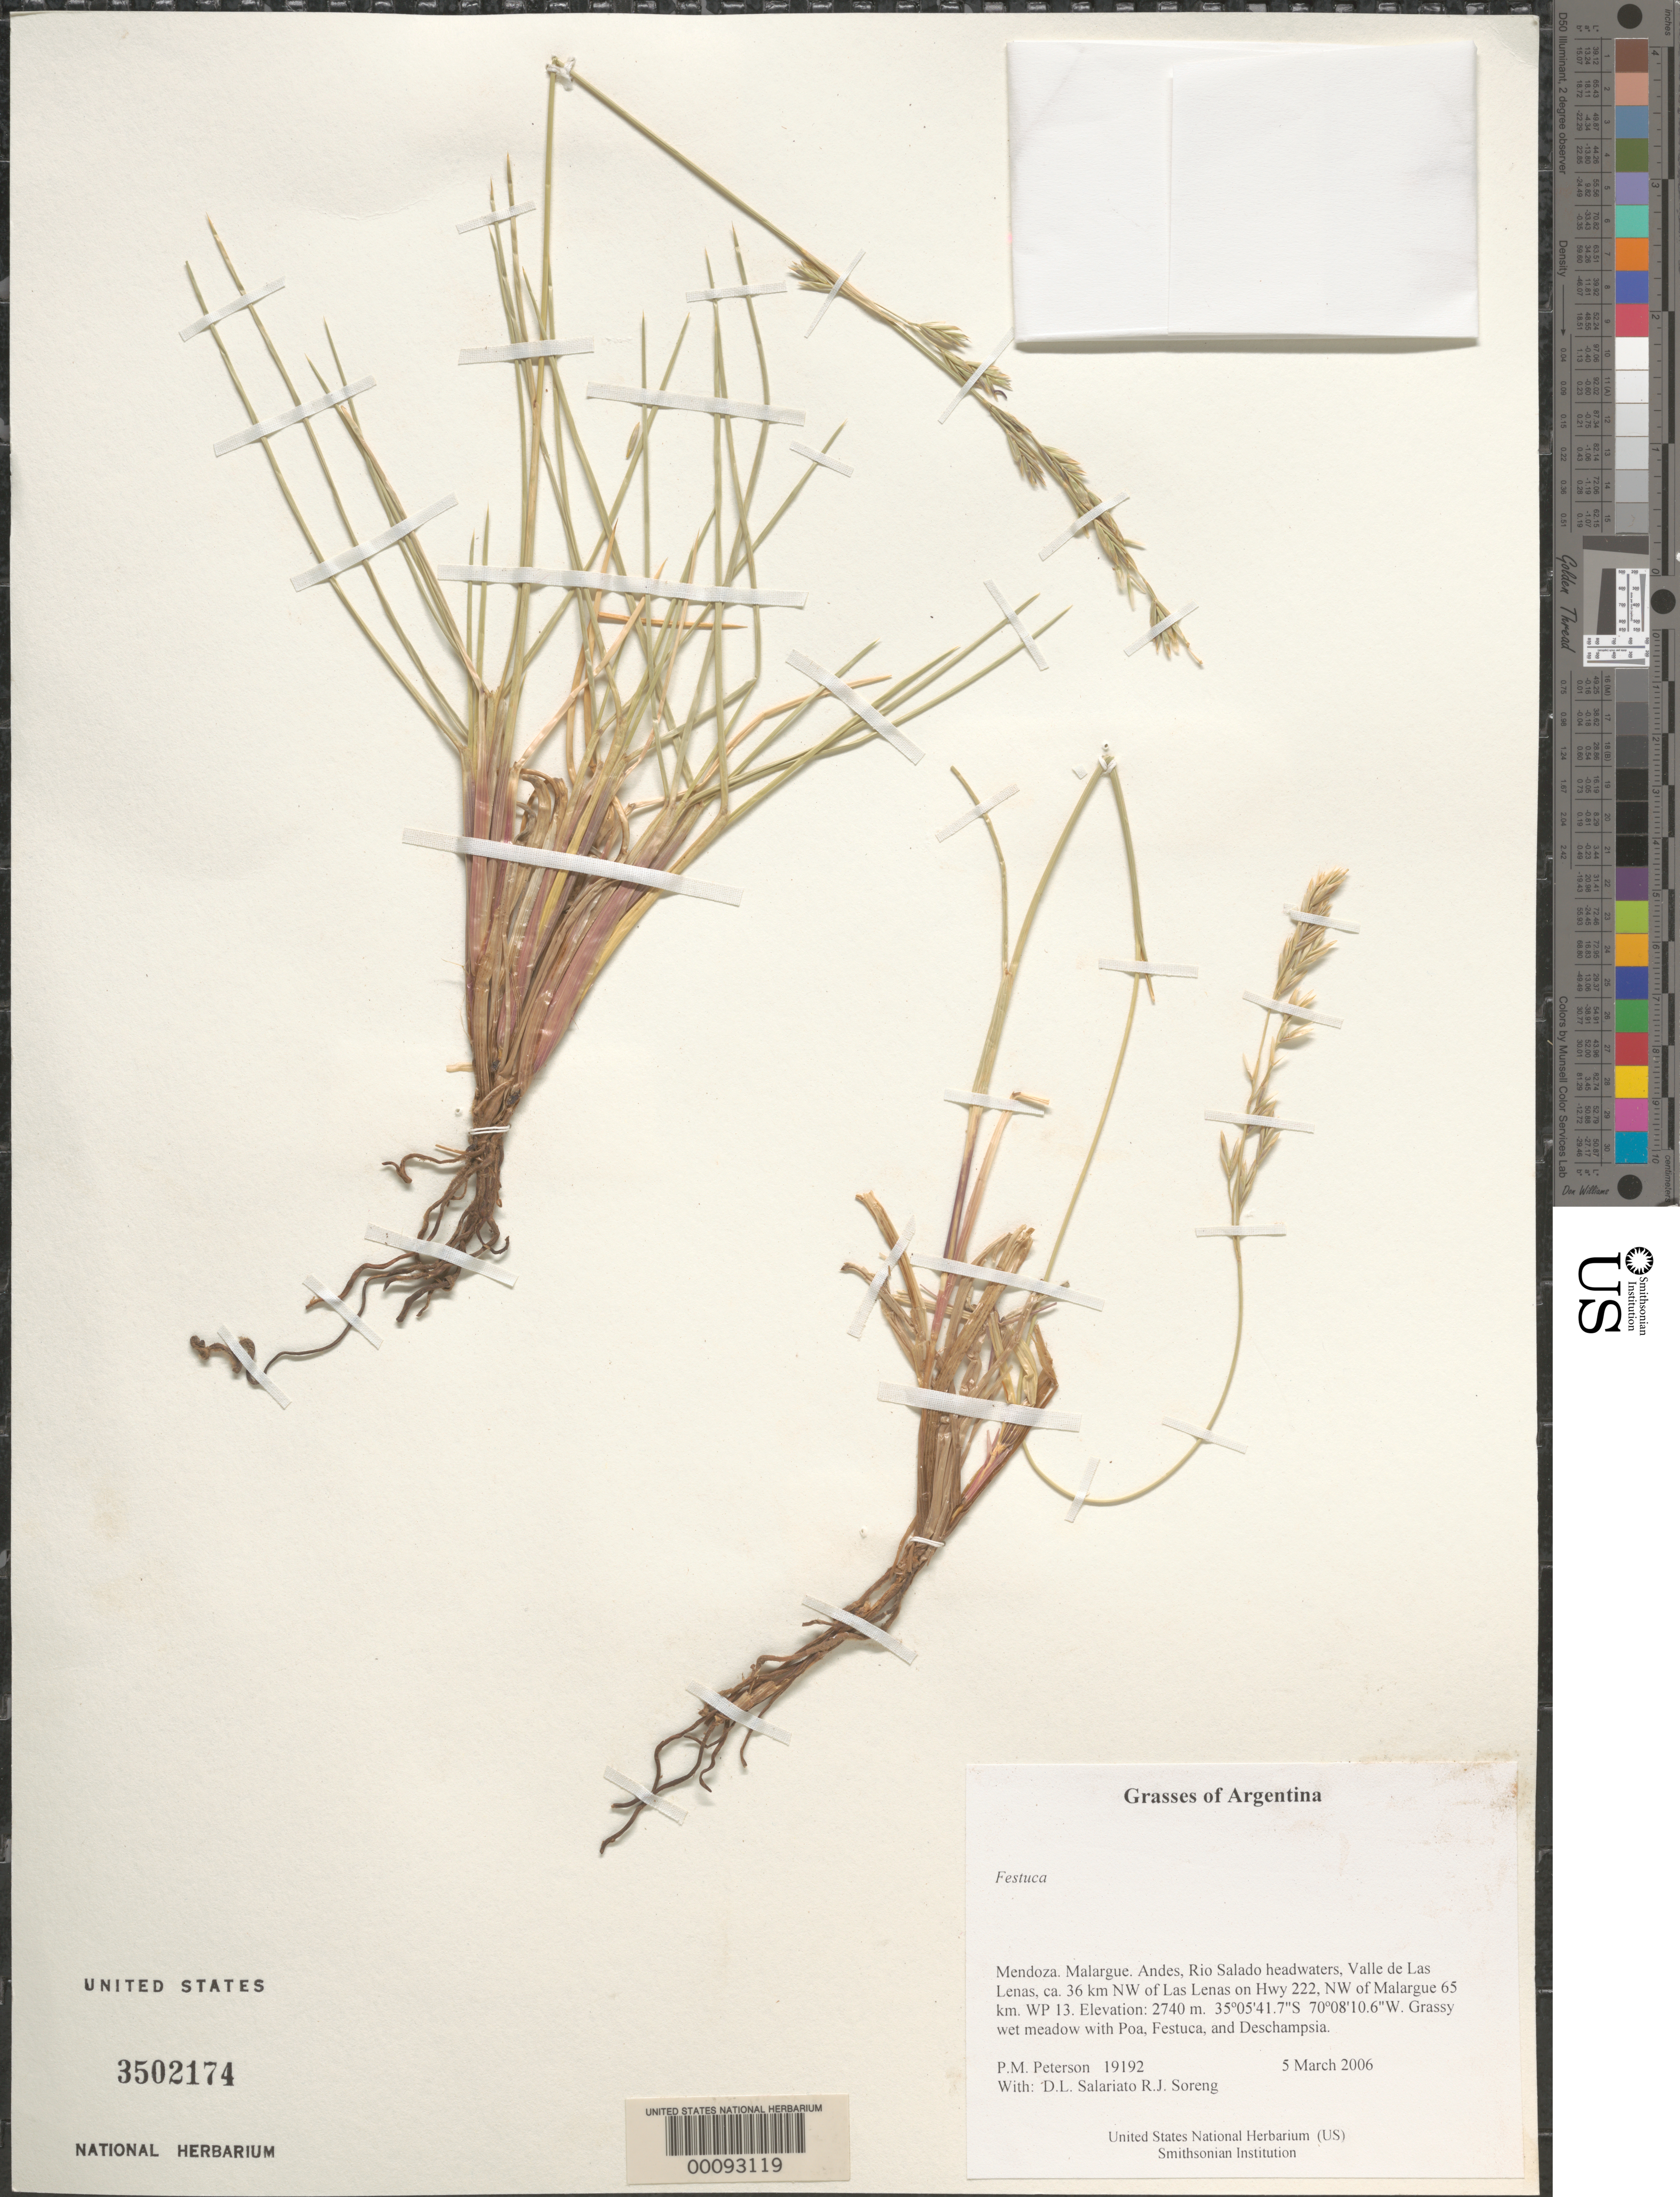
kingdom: Plantae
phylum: Tracheophyta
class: Liliopsida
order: Poales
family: Poaceae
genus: Festuca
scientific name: Festuca sp.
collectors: P. M. Peterson, R. J. Soreng, D. Salariato & A. Panizza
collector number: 19192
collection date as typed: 05 Mar 2006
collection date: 2006-03-05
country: Argentina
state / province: Mendoza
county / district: Malargue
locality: Andes, Rio Salado headwaters, Valle de Las Lenas, ca. 36 km NW of Las Lenas on Hwy 222, NW of Malargue 65 km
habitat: Grassy wet meadow with Poa, Festuca, and Deschampsia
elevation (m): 2740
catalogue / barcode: US 3502174